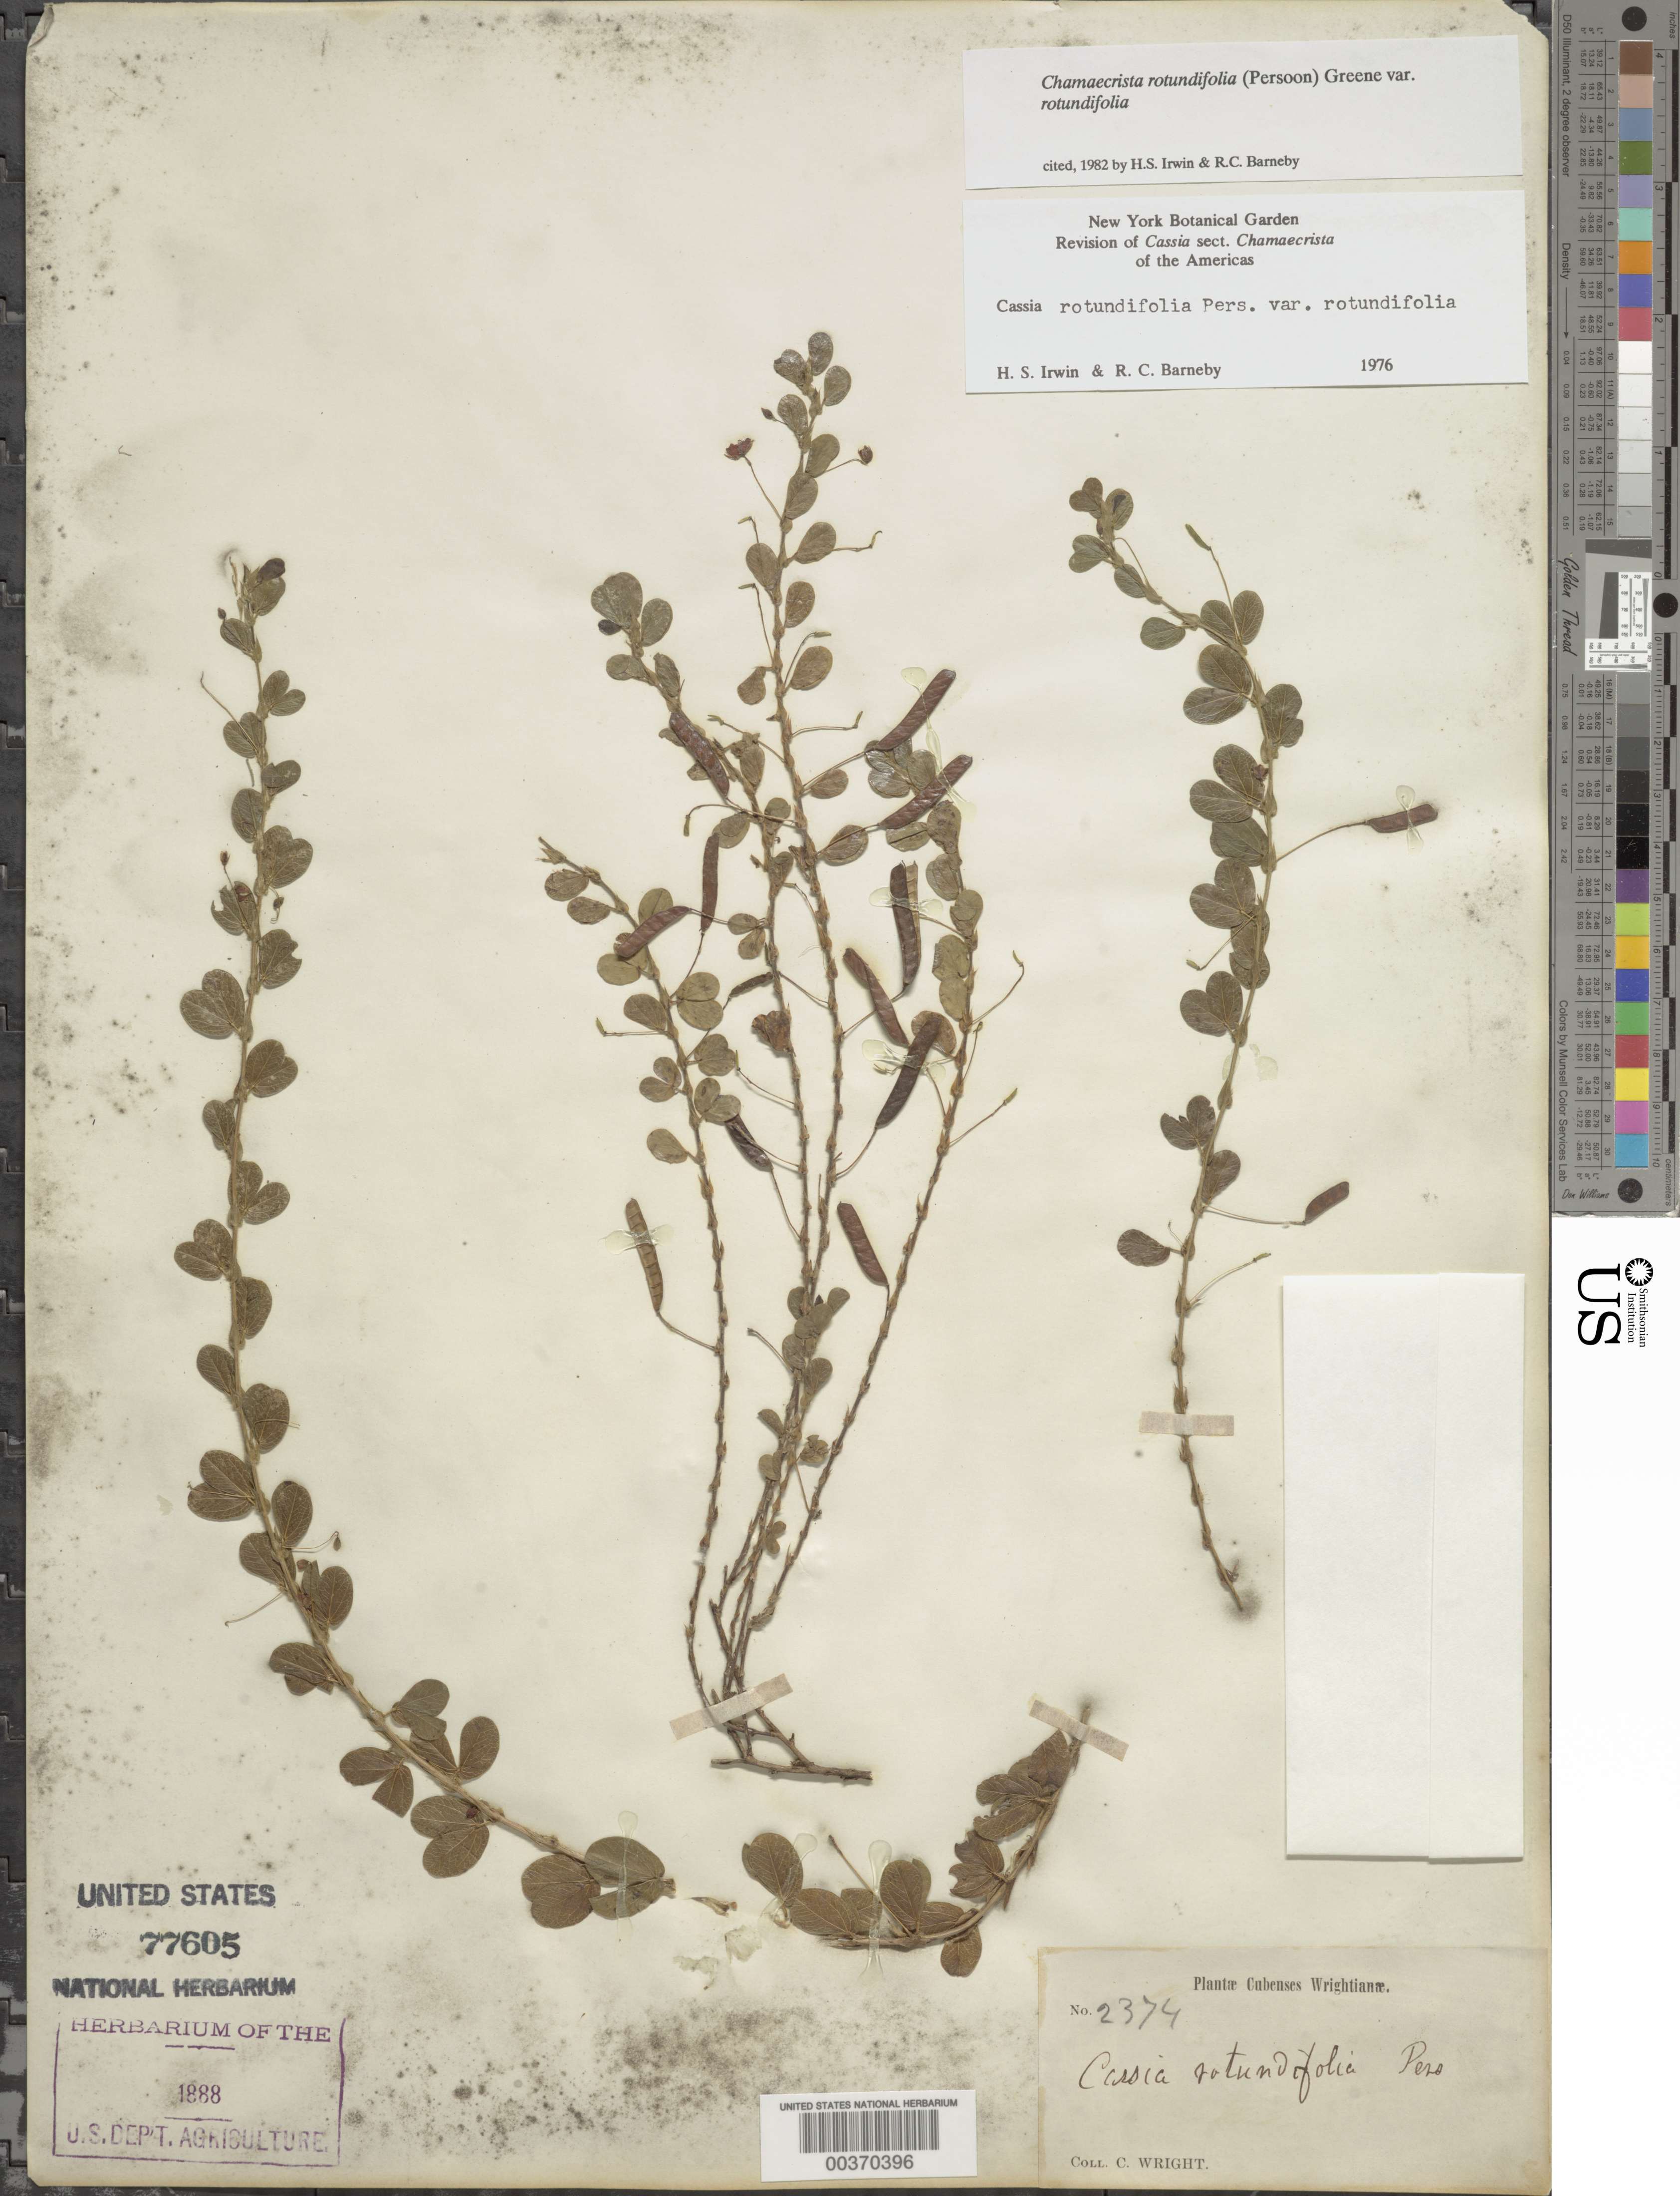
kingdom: Plantae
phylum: Tracheophyta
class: Magnoliopsida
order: Fabales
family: Fabaceae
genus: Chamaecrista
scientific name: Chamaecrista rotundifolia var. rotundifolia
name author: (Pers.) Greene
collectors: C. Wright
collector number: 2374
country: Cuba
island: Greater Antilles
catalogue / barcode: US 77605